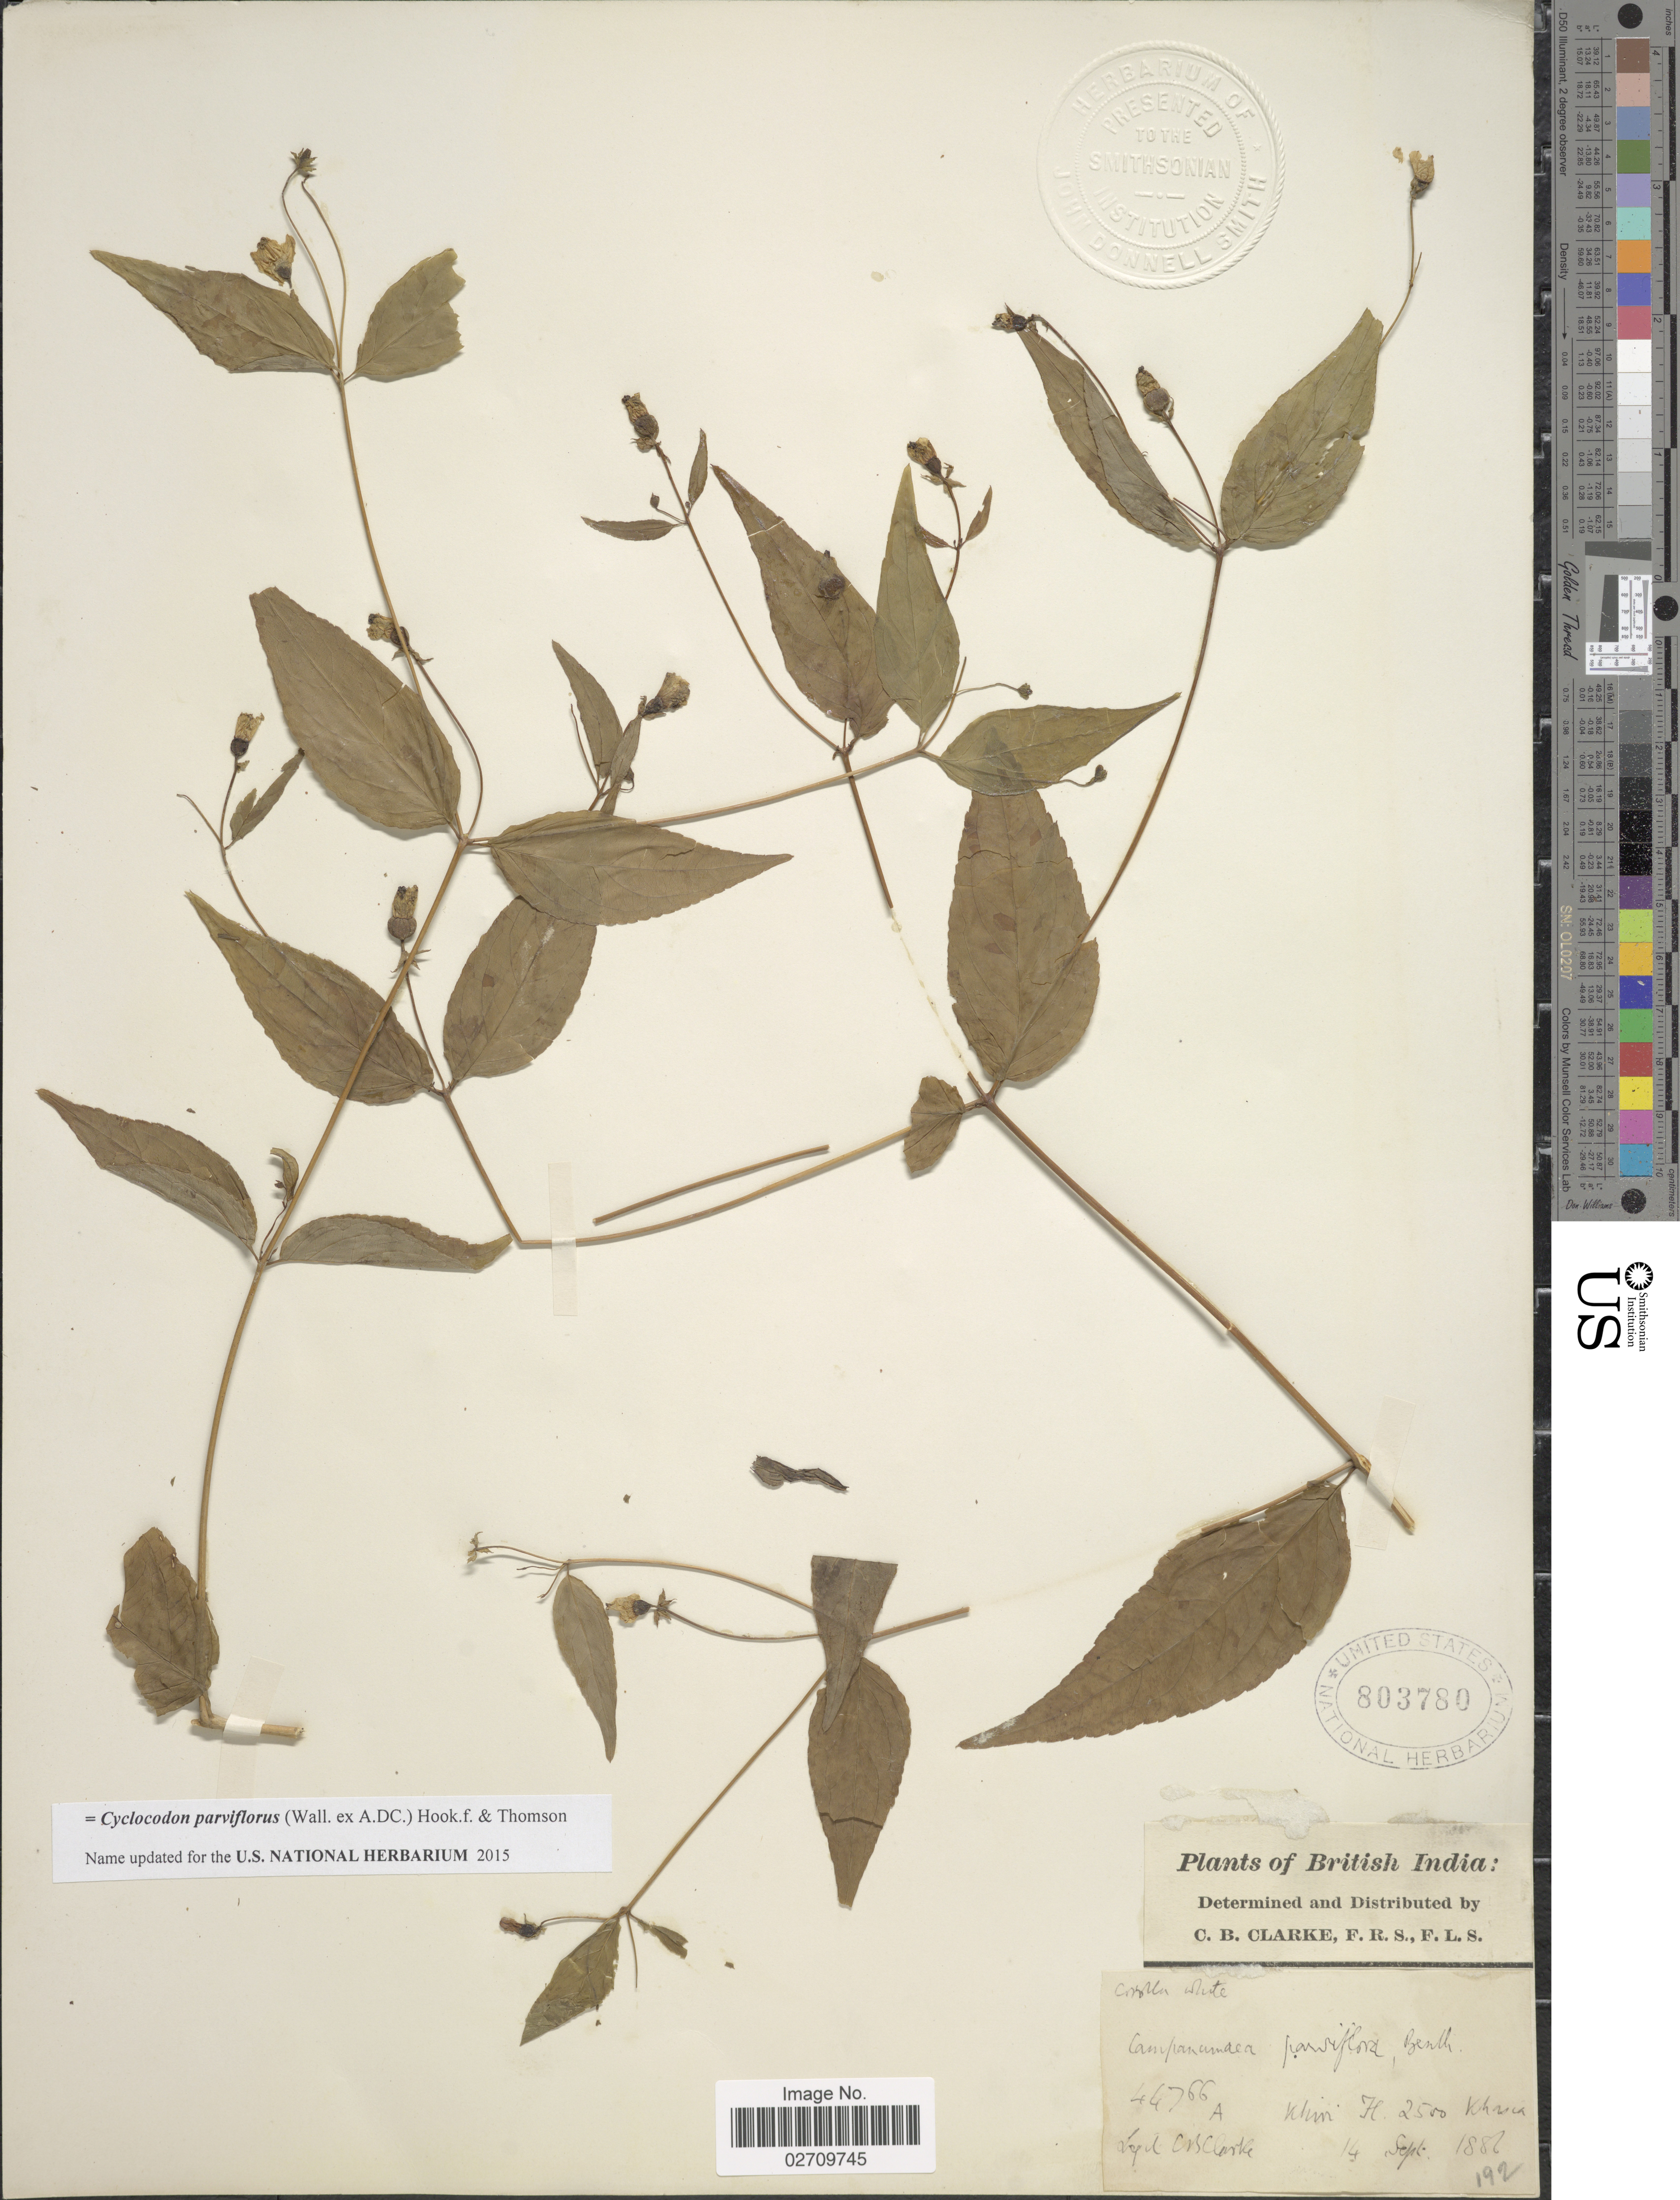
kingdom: Plantae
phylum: Tracheophyta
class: Magnoliopsida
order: Asterales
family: Campanulaceae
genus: Cyclocodon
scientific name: Cyclocodon parviflorus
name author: (Wall. ex A. DC.) Hook. f. & Thomson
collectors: C. B. Clarke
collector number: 44766A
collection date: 1886-09-14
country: India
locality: British India, Khin, Khasia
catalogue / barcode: US 803780